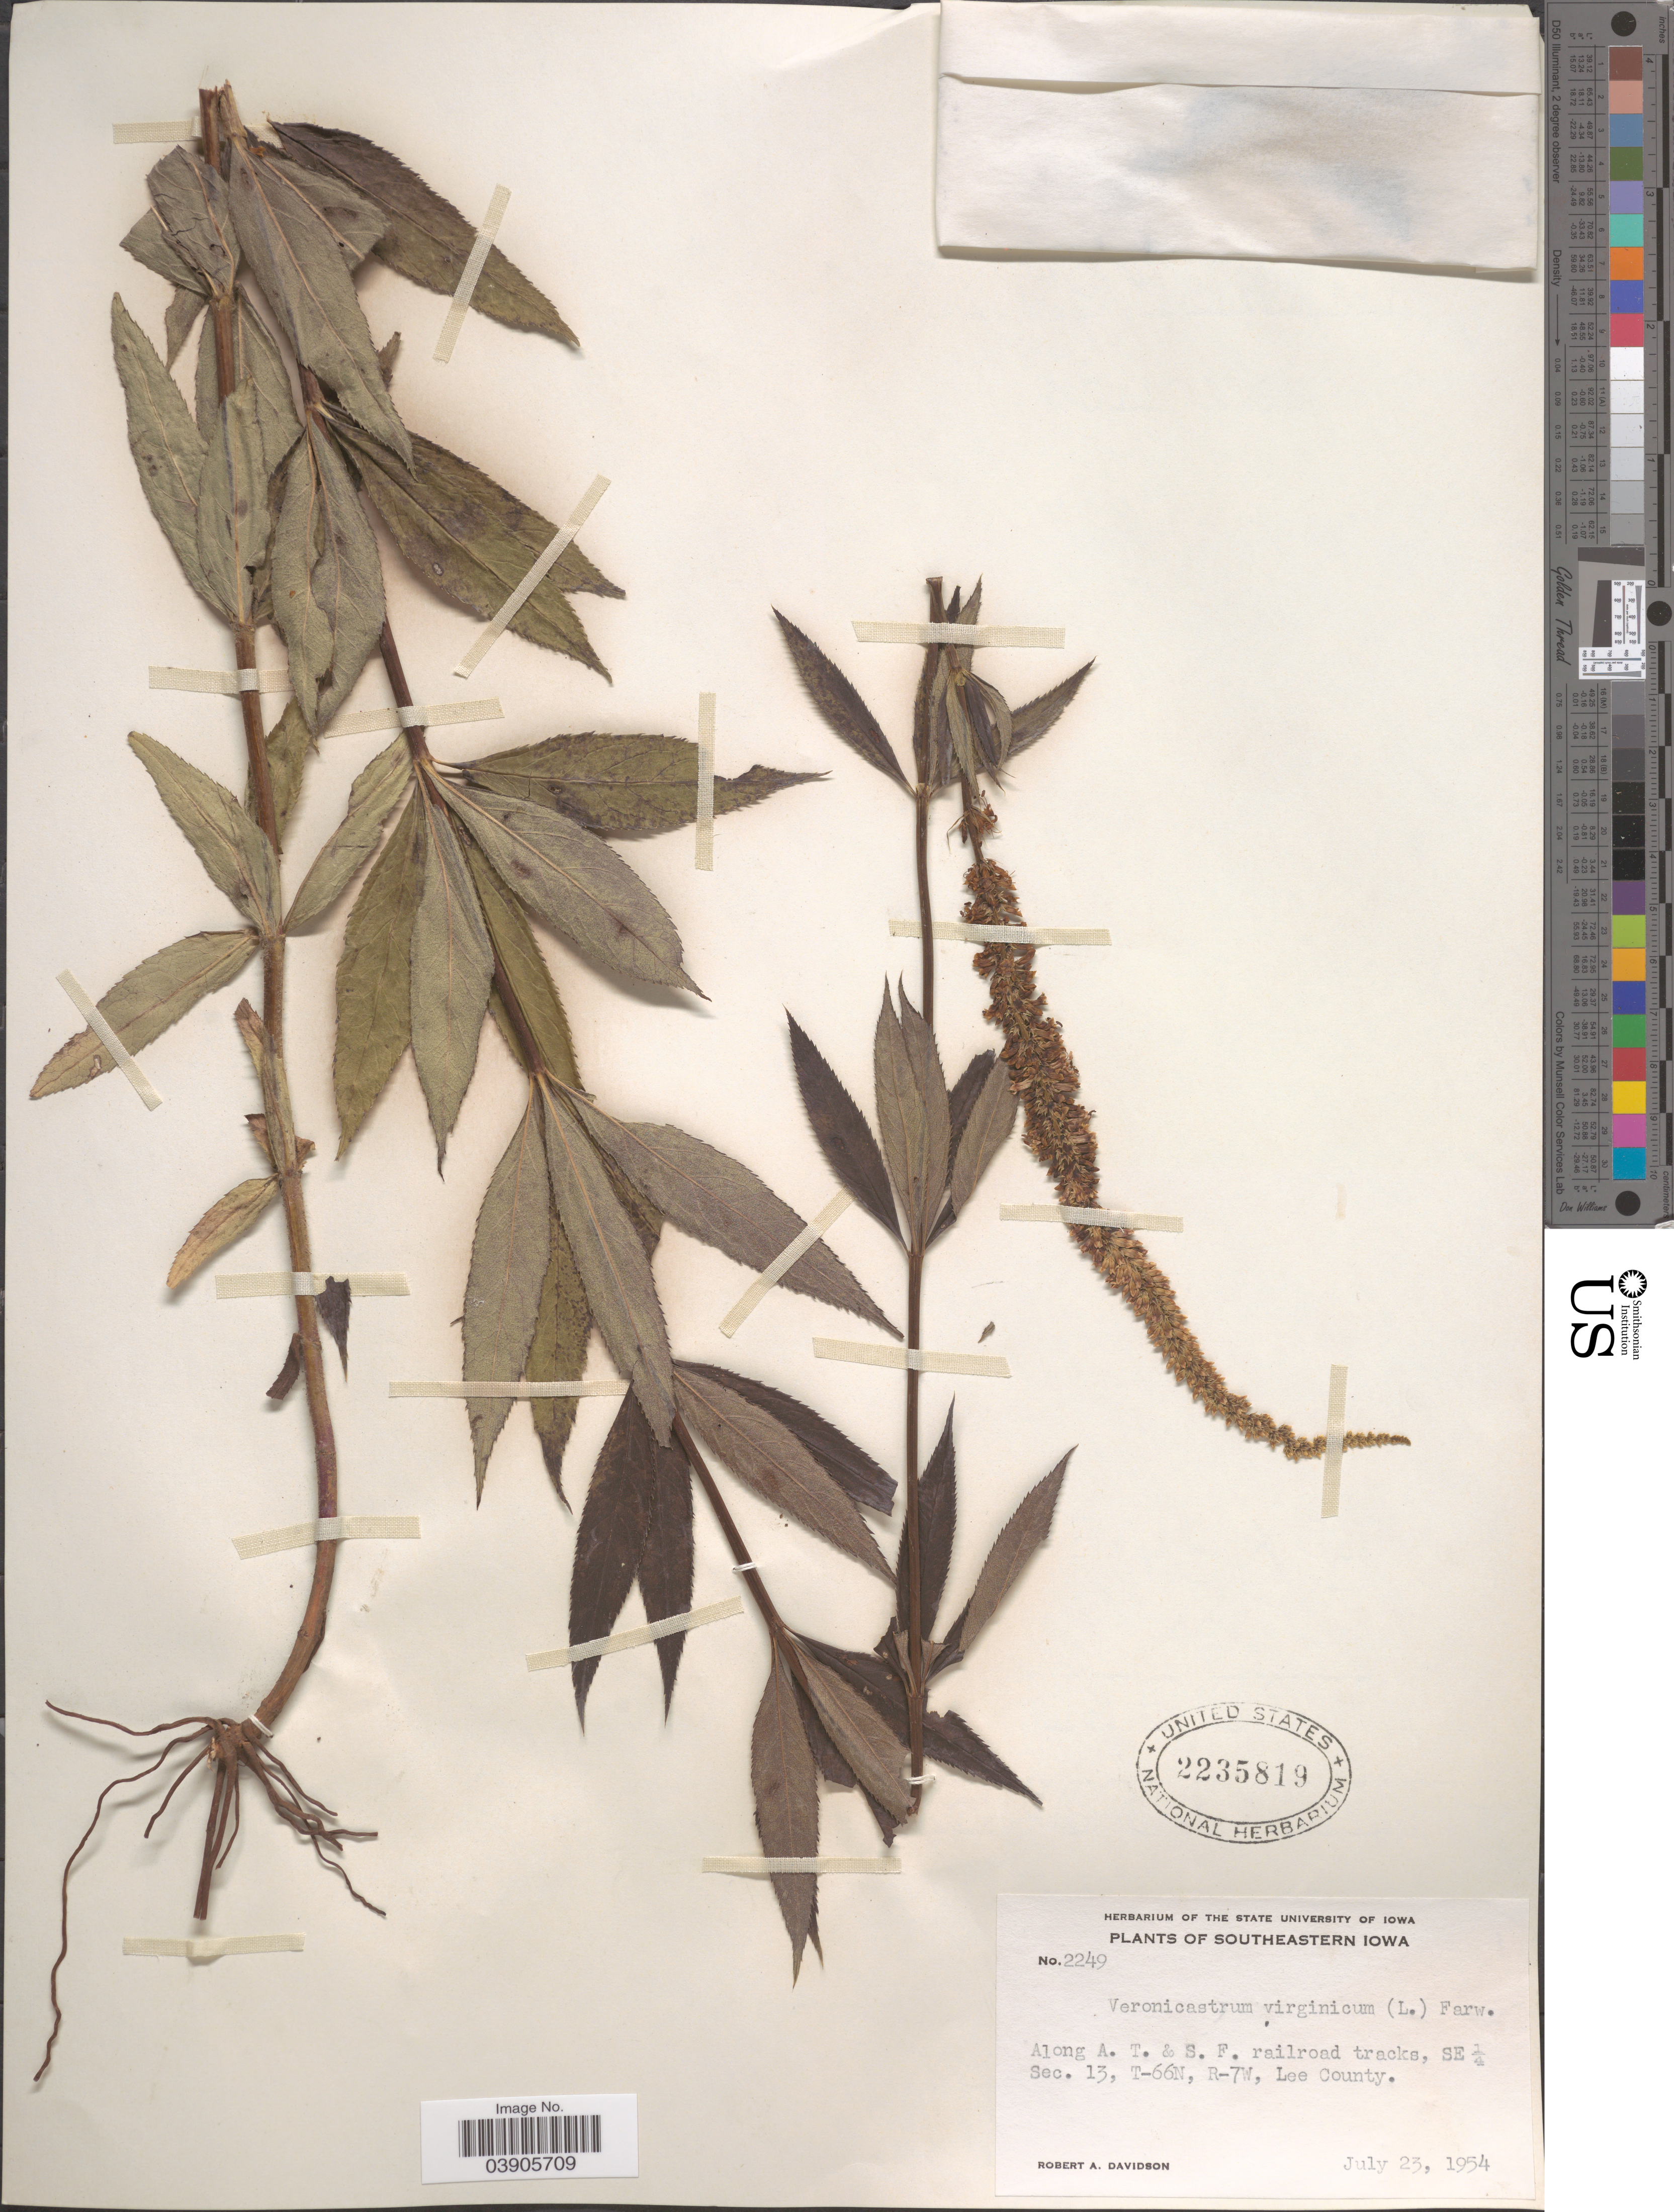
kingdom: Plantae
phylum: Tracheophyta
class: Magnoliopsida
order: Lamiales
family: Plantaginaceae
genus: Veronicastrum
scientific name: Veronicastrum virginicum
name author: (L.) Farw.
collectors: R. A. Davidson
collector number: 2249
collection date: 1954-07-23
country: United States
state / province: Iowa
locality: Southeastern Iowa. Along A. T. & S. F. railroad tracks, SE ¼ Sec. 13, T-66N, R-7W, Lee County.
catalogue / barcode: US 2235819